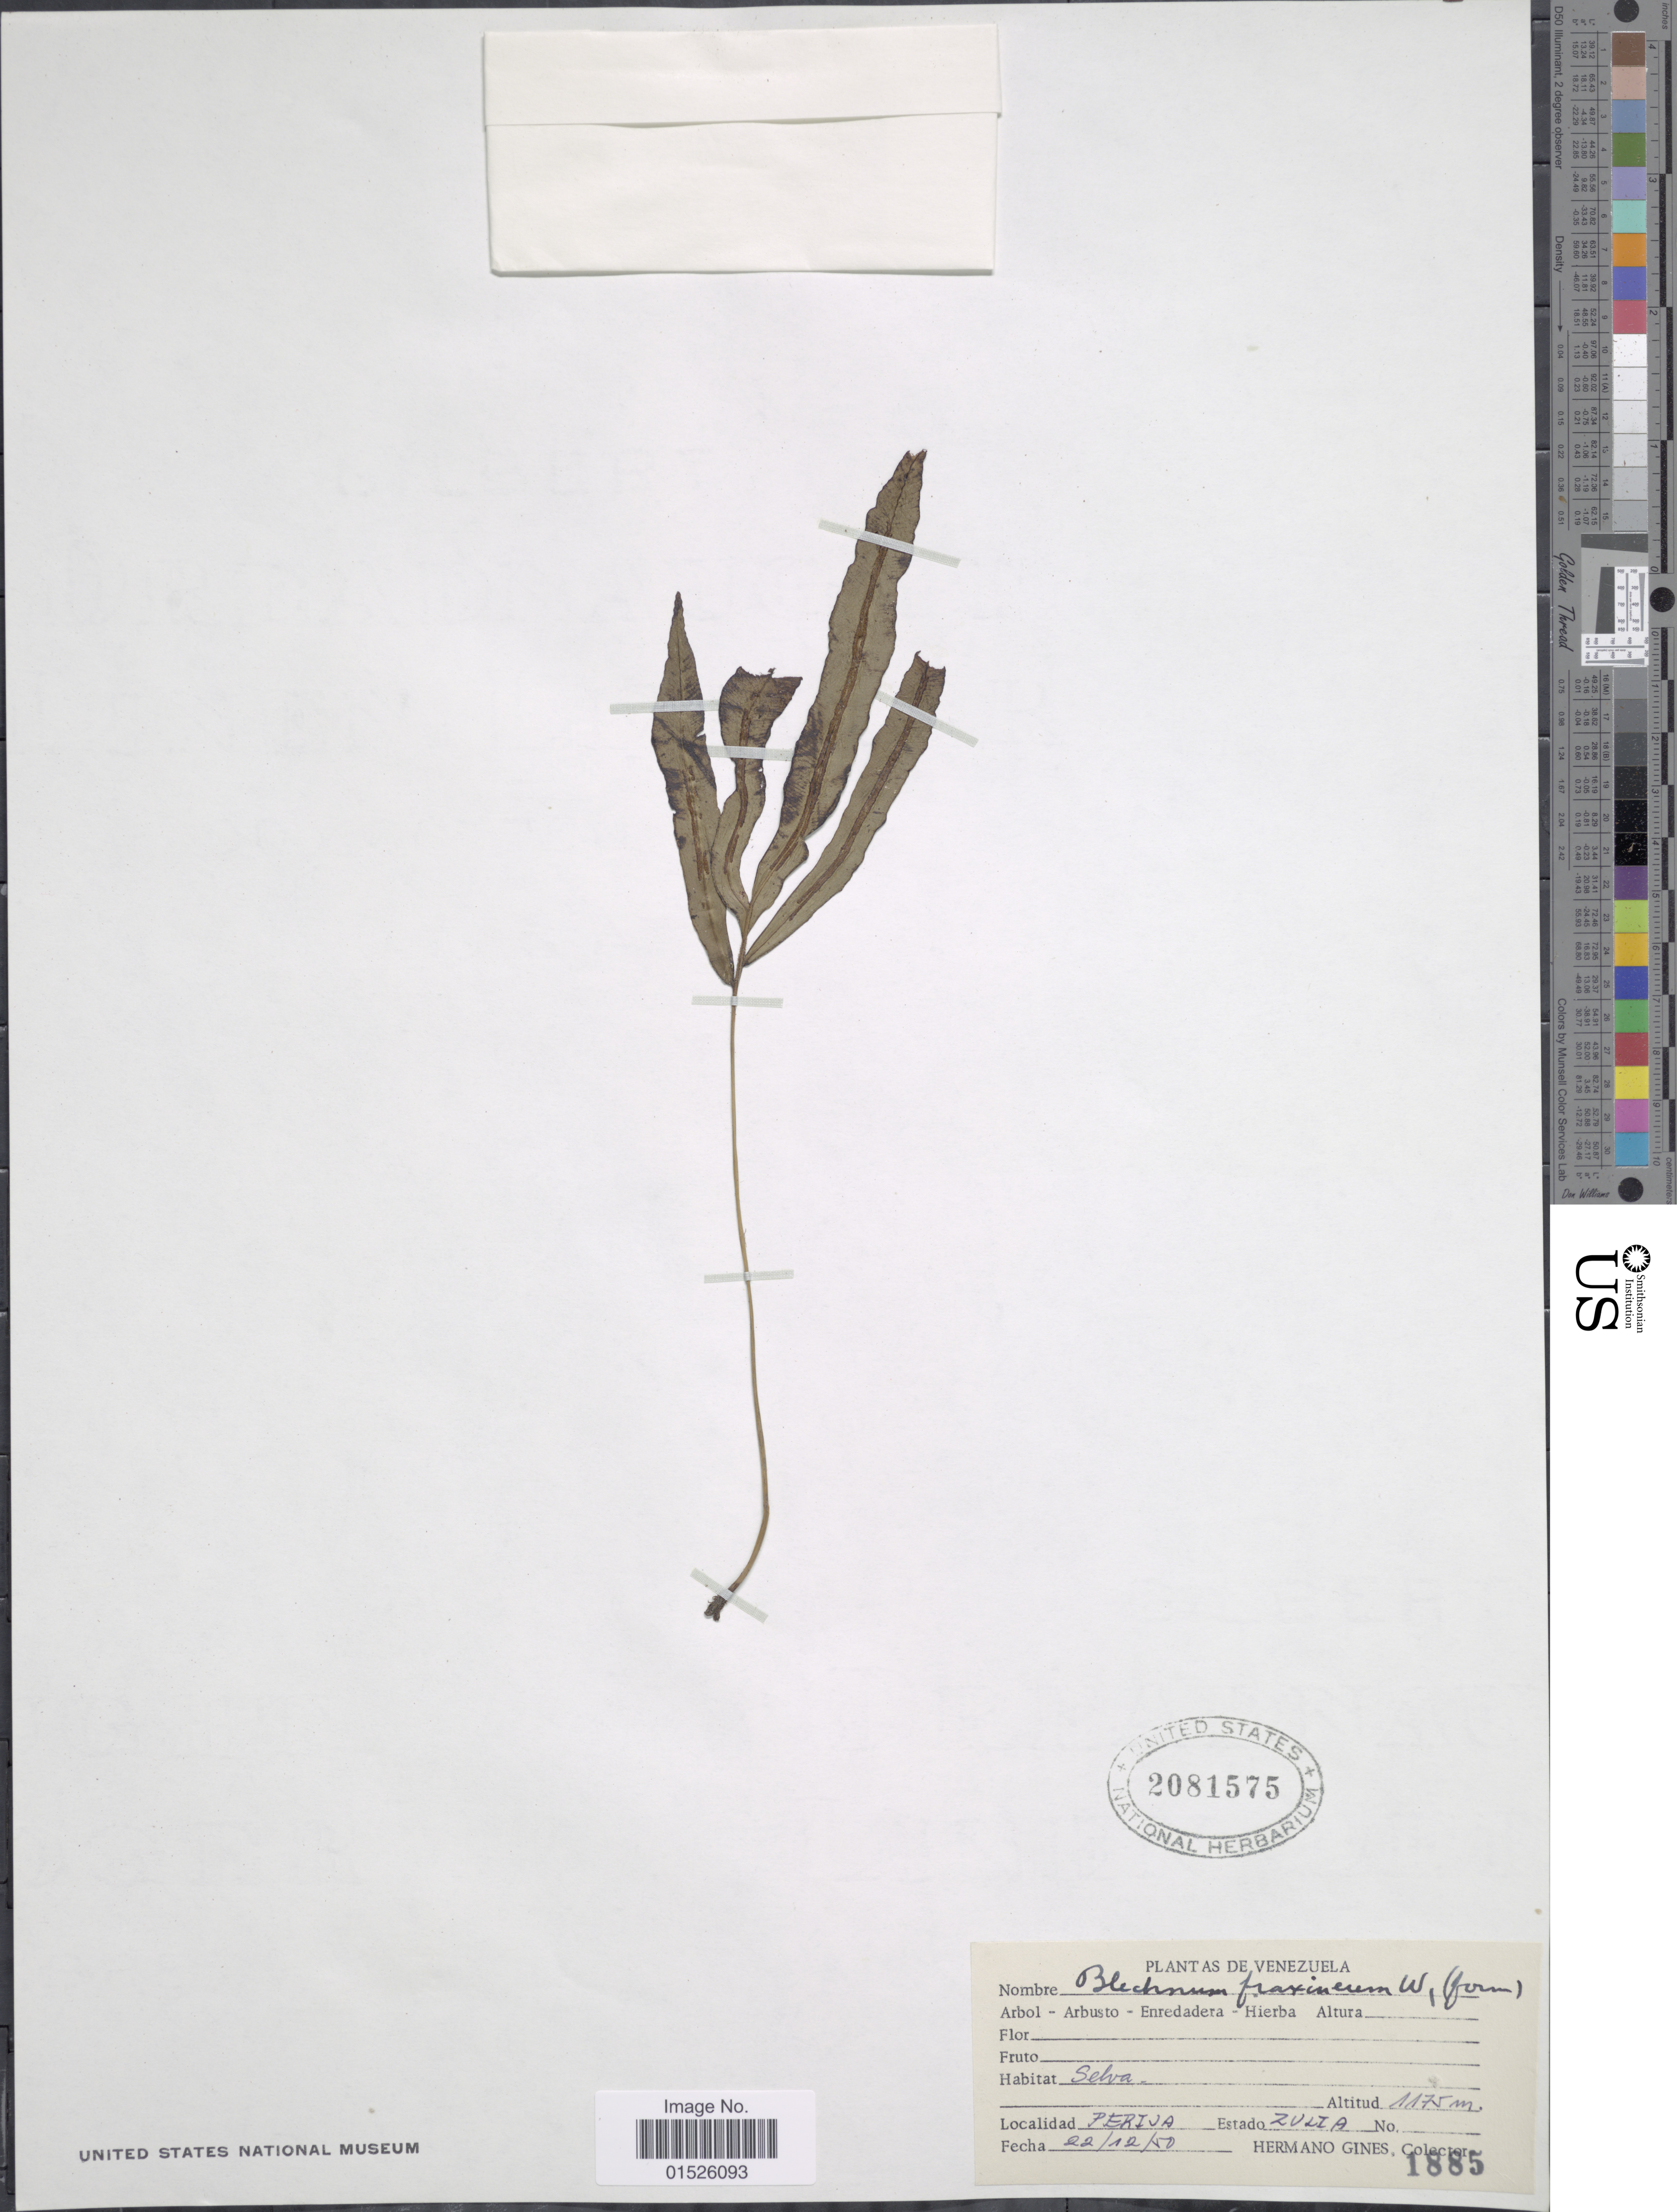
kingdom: Plantae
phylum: Tracheophyta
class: Polypodiopsida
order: Polypodiales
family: Blechnaceae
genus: Blechnum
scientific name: Blechnum gracile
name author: Kaulf.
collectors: Bro. Gines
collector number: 1885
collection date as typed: Transcribed d/m/y: 22/12/50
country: Venezuela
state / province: Zulia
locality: Venezuela. Perija, Estado Zulia.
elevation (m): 1175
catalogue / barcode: US 2081575